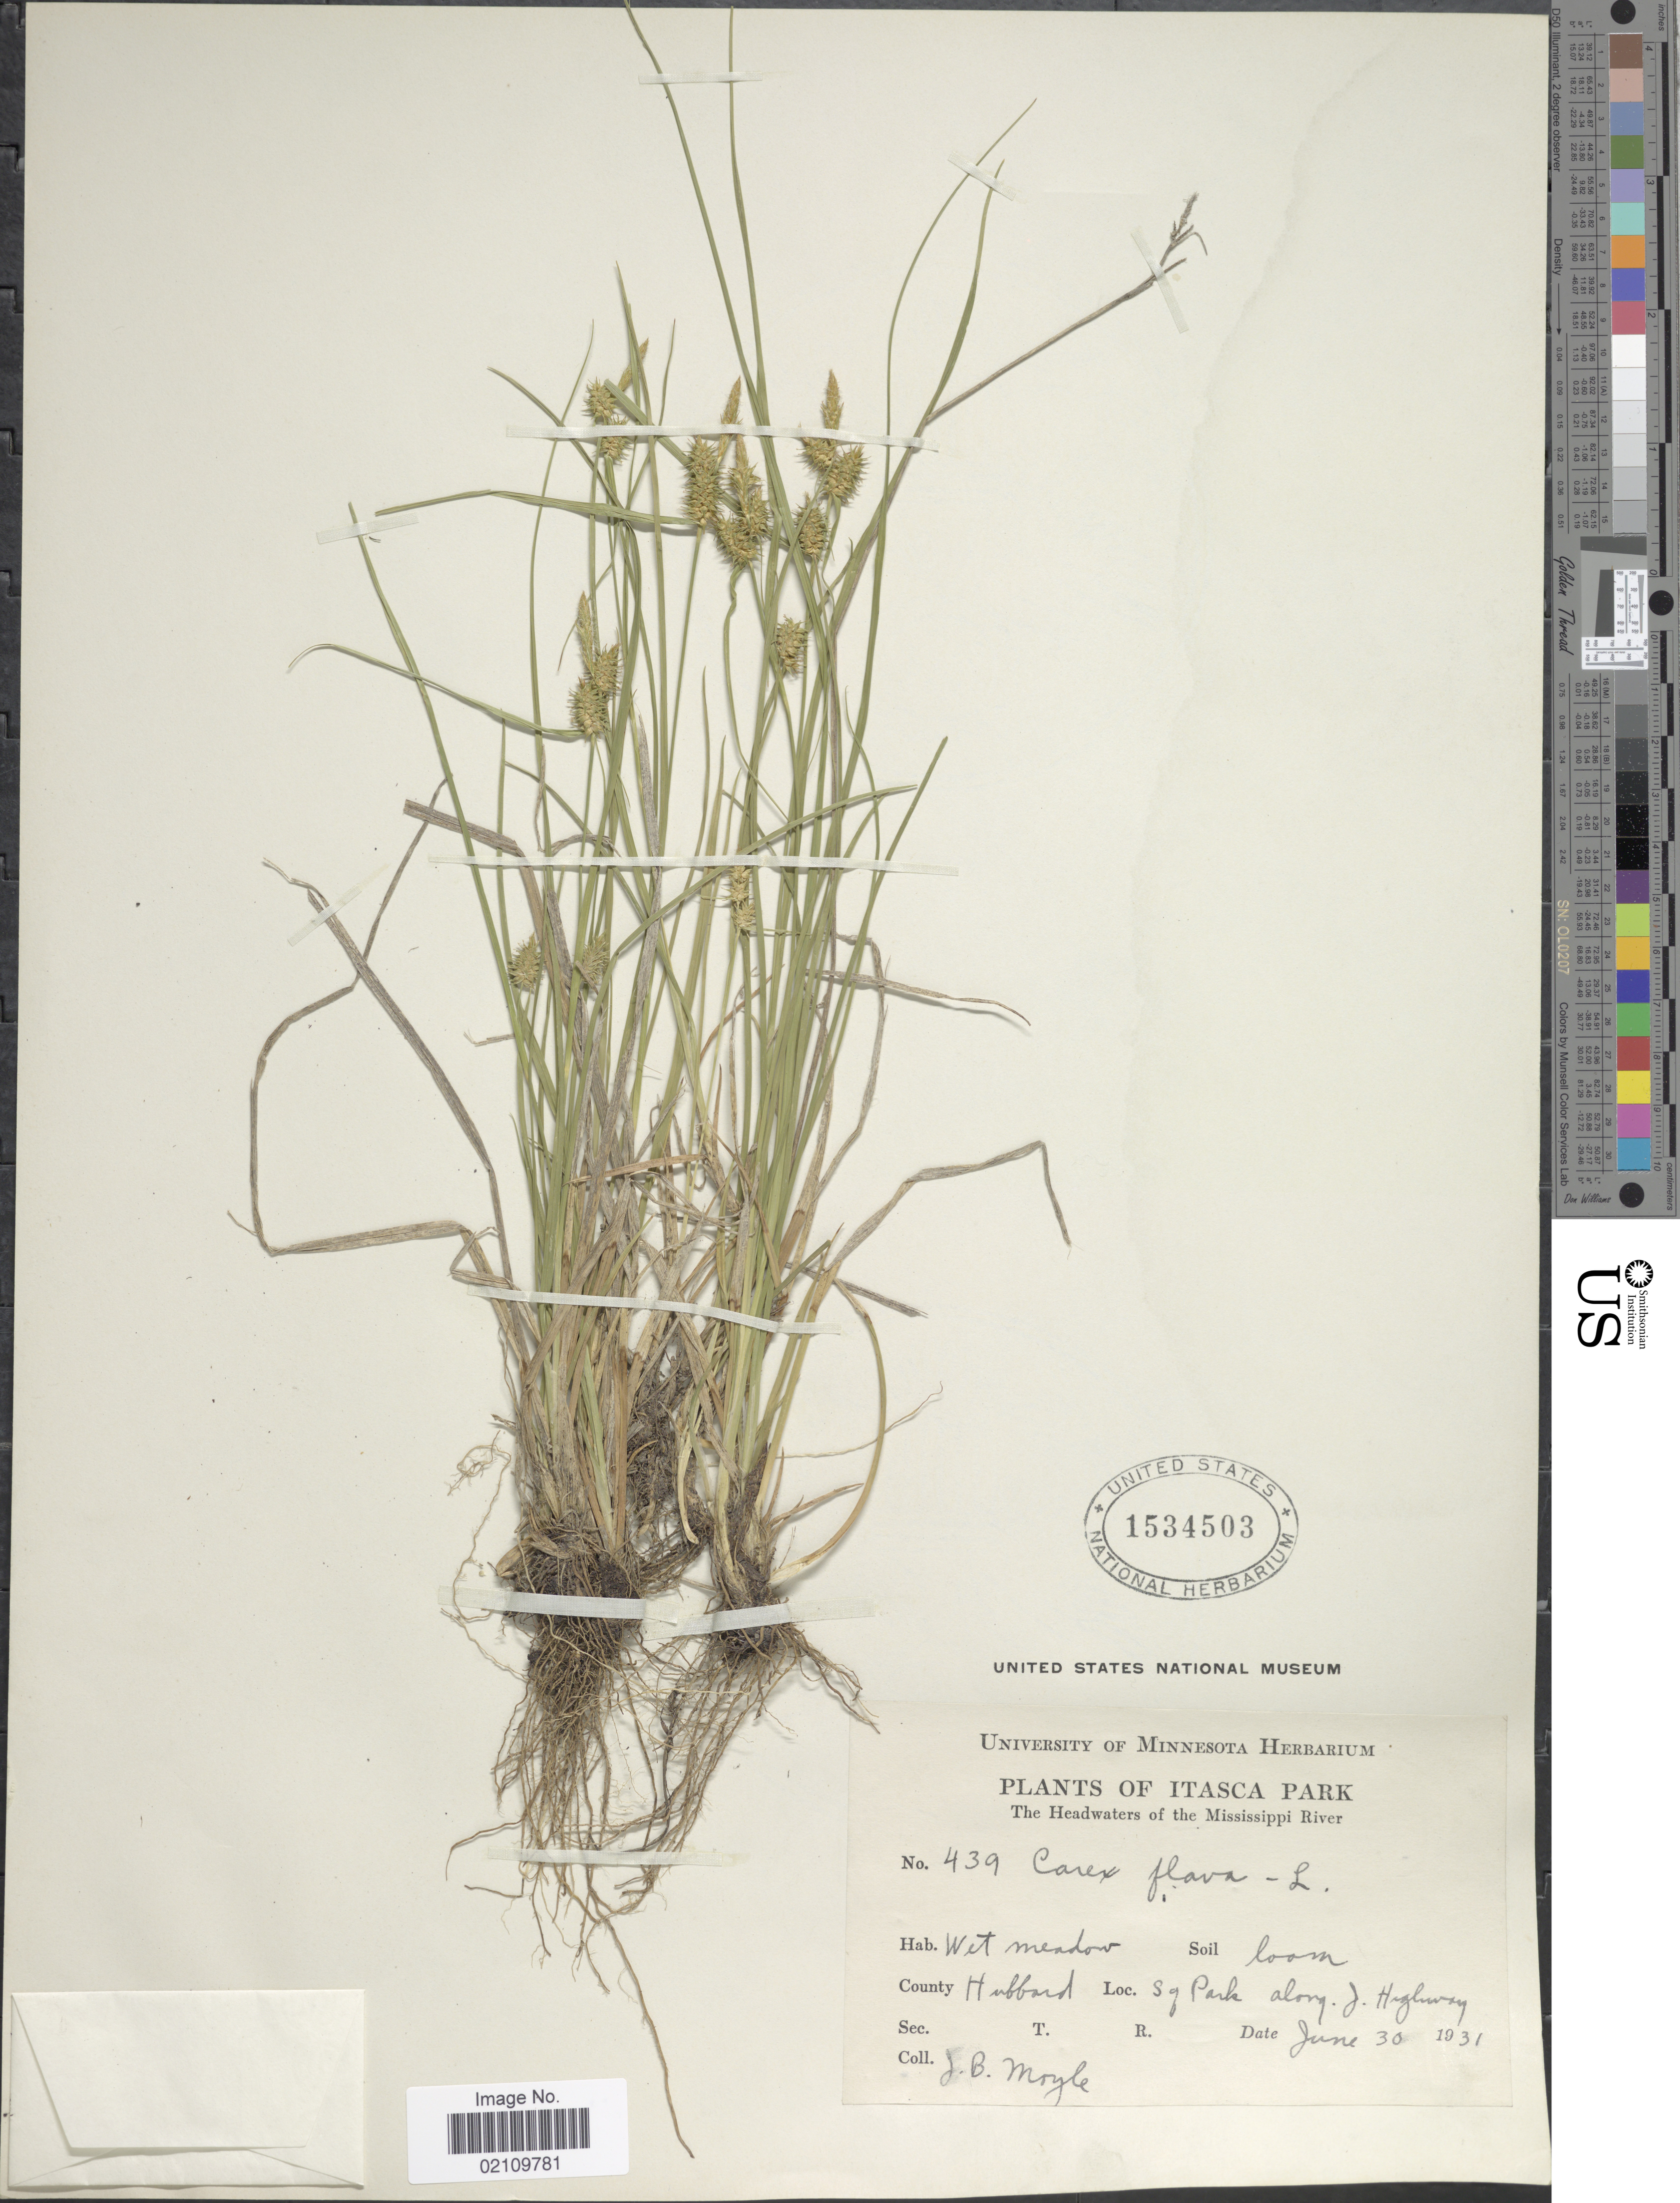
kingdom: Plantae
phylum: Tracheophyta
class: Liliopsida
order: Poales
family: Cyperaceae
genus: Carex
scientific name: Carex flava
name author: L.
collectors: J. Moyle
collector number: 439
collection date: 1931-06-30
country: United States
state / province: Minnesota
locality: Itasca Park. The Headwaters of the Mississippi River. County Hubbard. S. of Park along J. Highway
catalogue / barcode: US 1534503